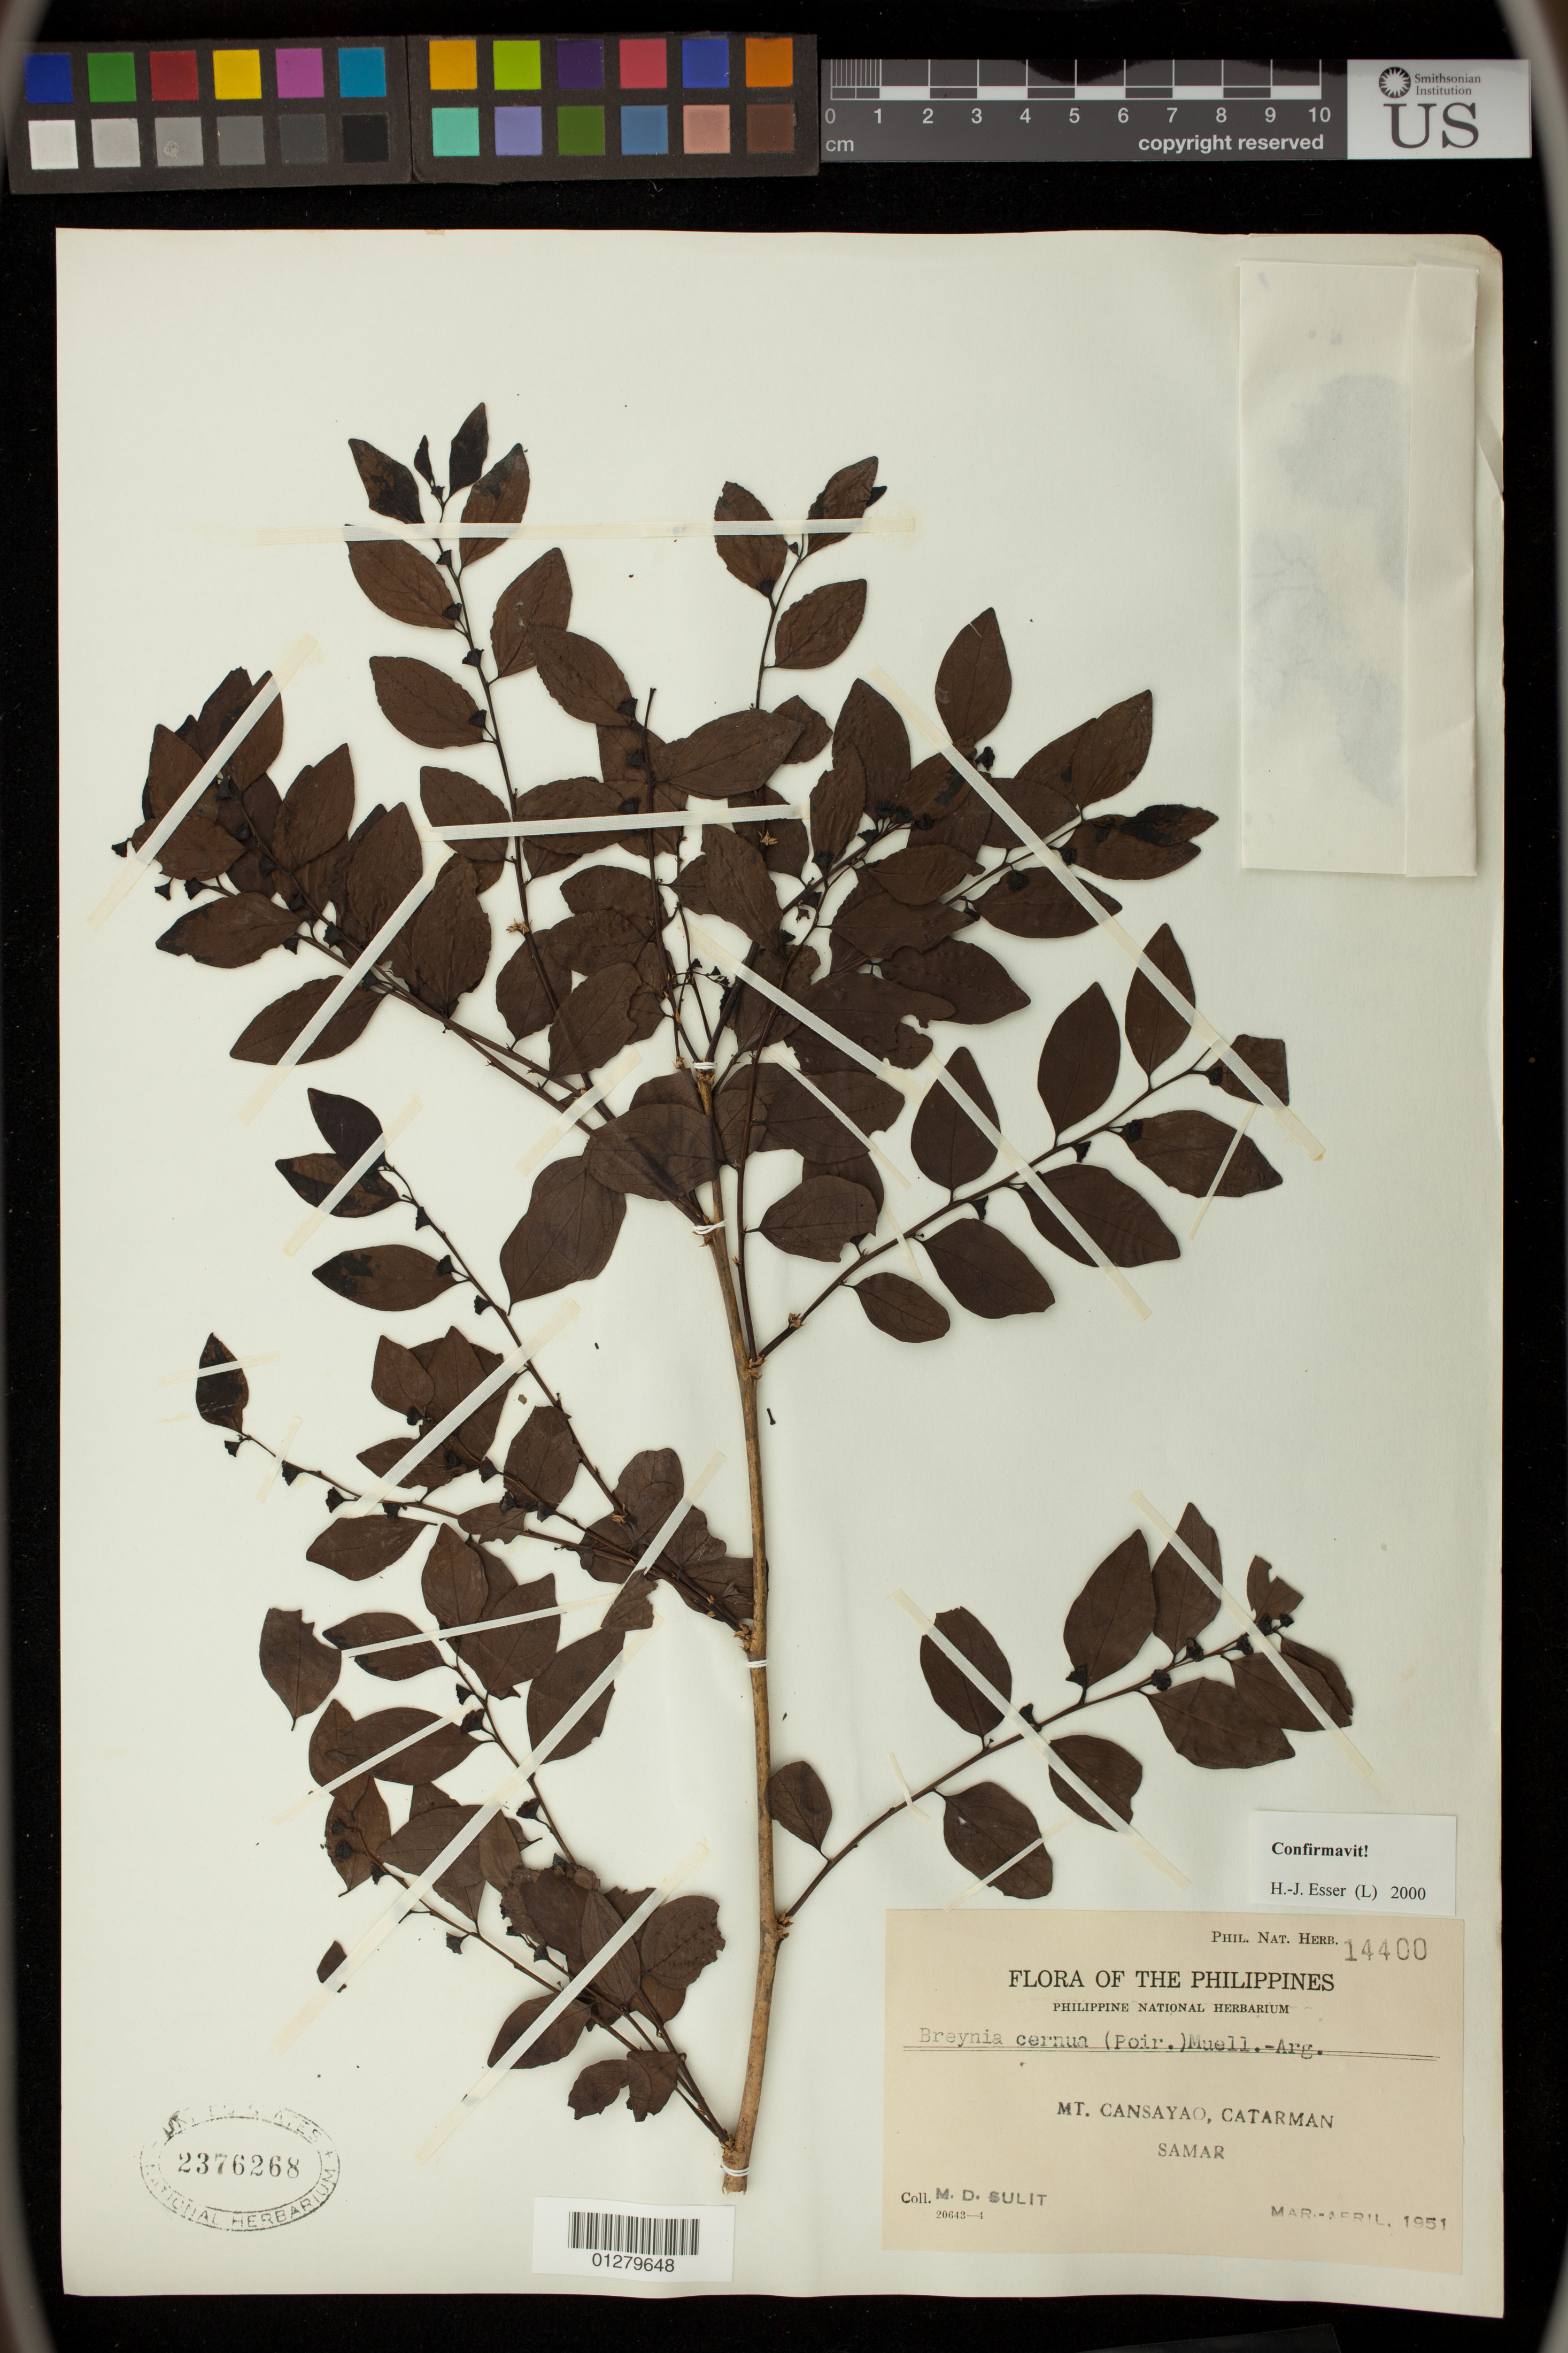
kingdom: Plantae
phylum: Tracheophyta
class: Magnoliopsida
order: Malpighiales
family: Phyllanthaceae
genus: Breynia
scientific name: Breynia cernua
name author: (Poir.) Müll. Arg.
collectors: M. Sulit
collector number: Phil. Nat. Herb. 14400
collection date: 1951-03/1951-04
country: Philippines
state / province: Eastern Visayas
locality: Mt. Cansayao, Catarman, Samar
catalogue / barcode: US 2376268